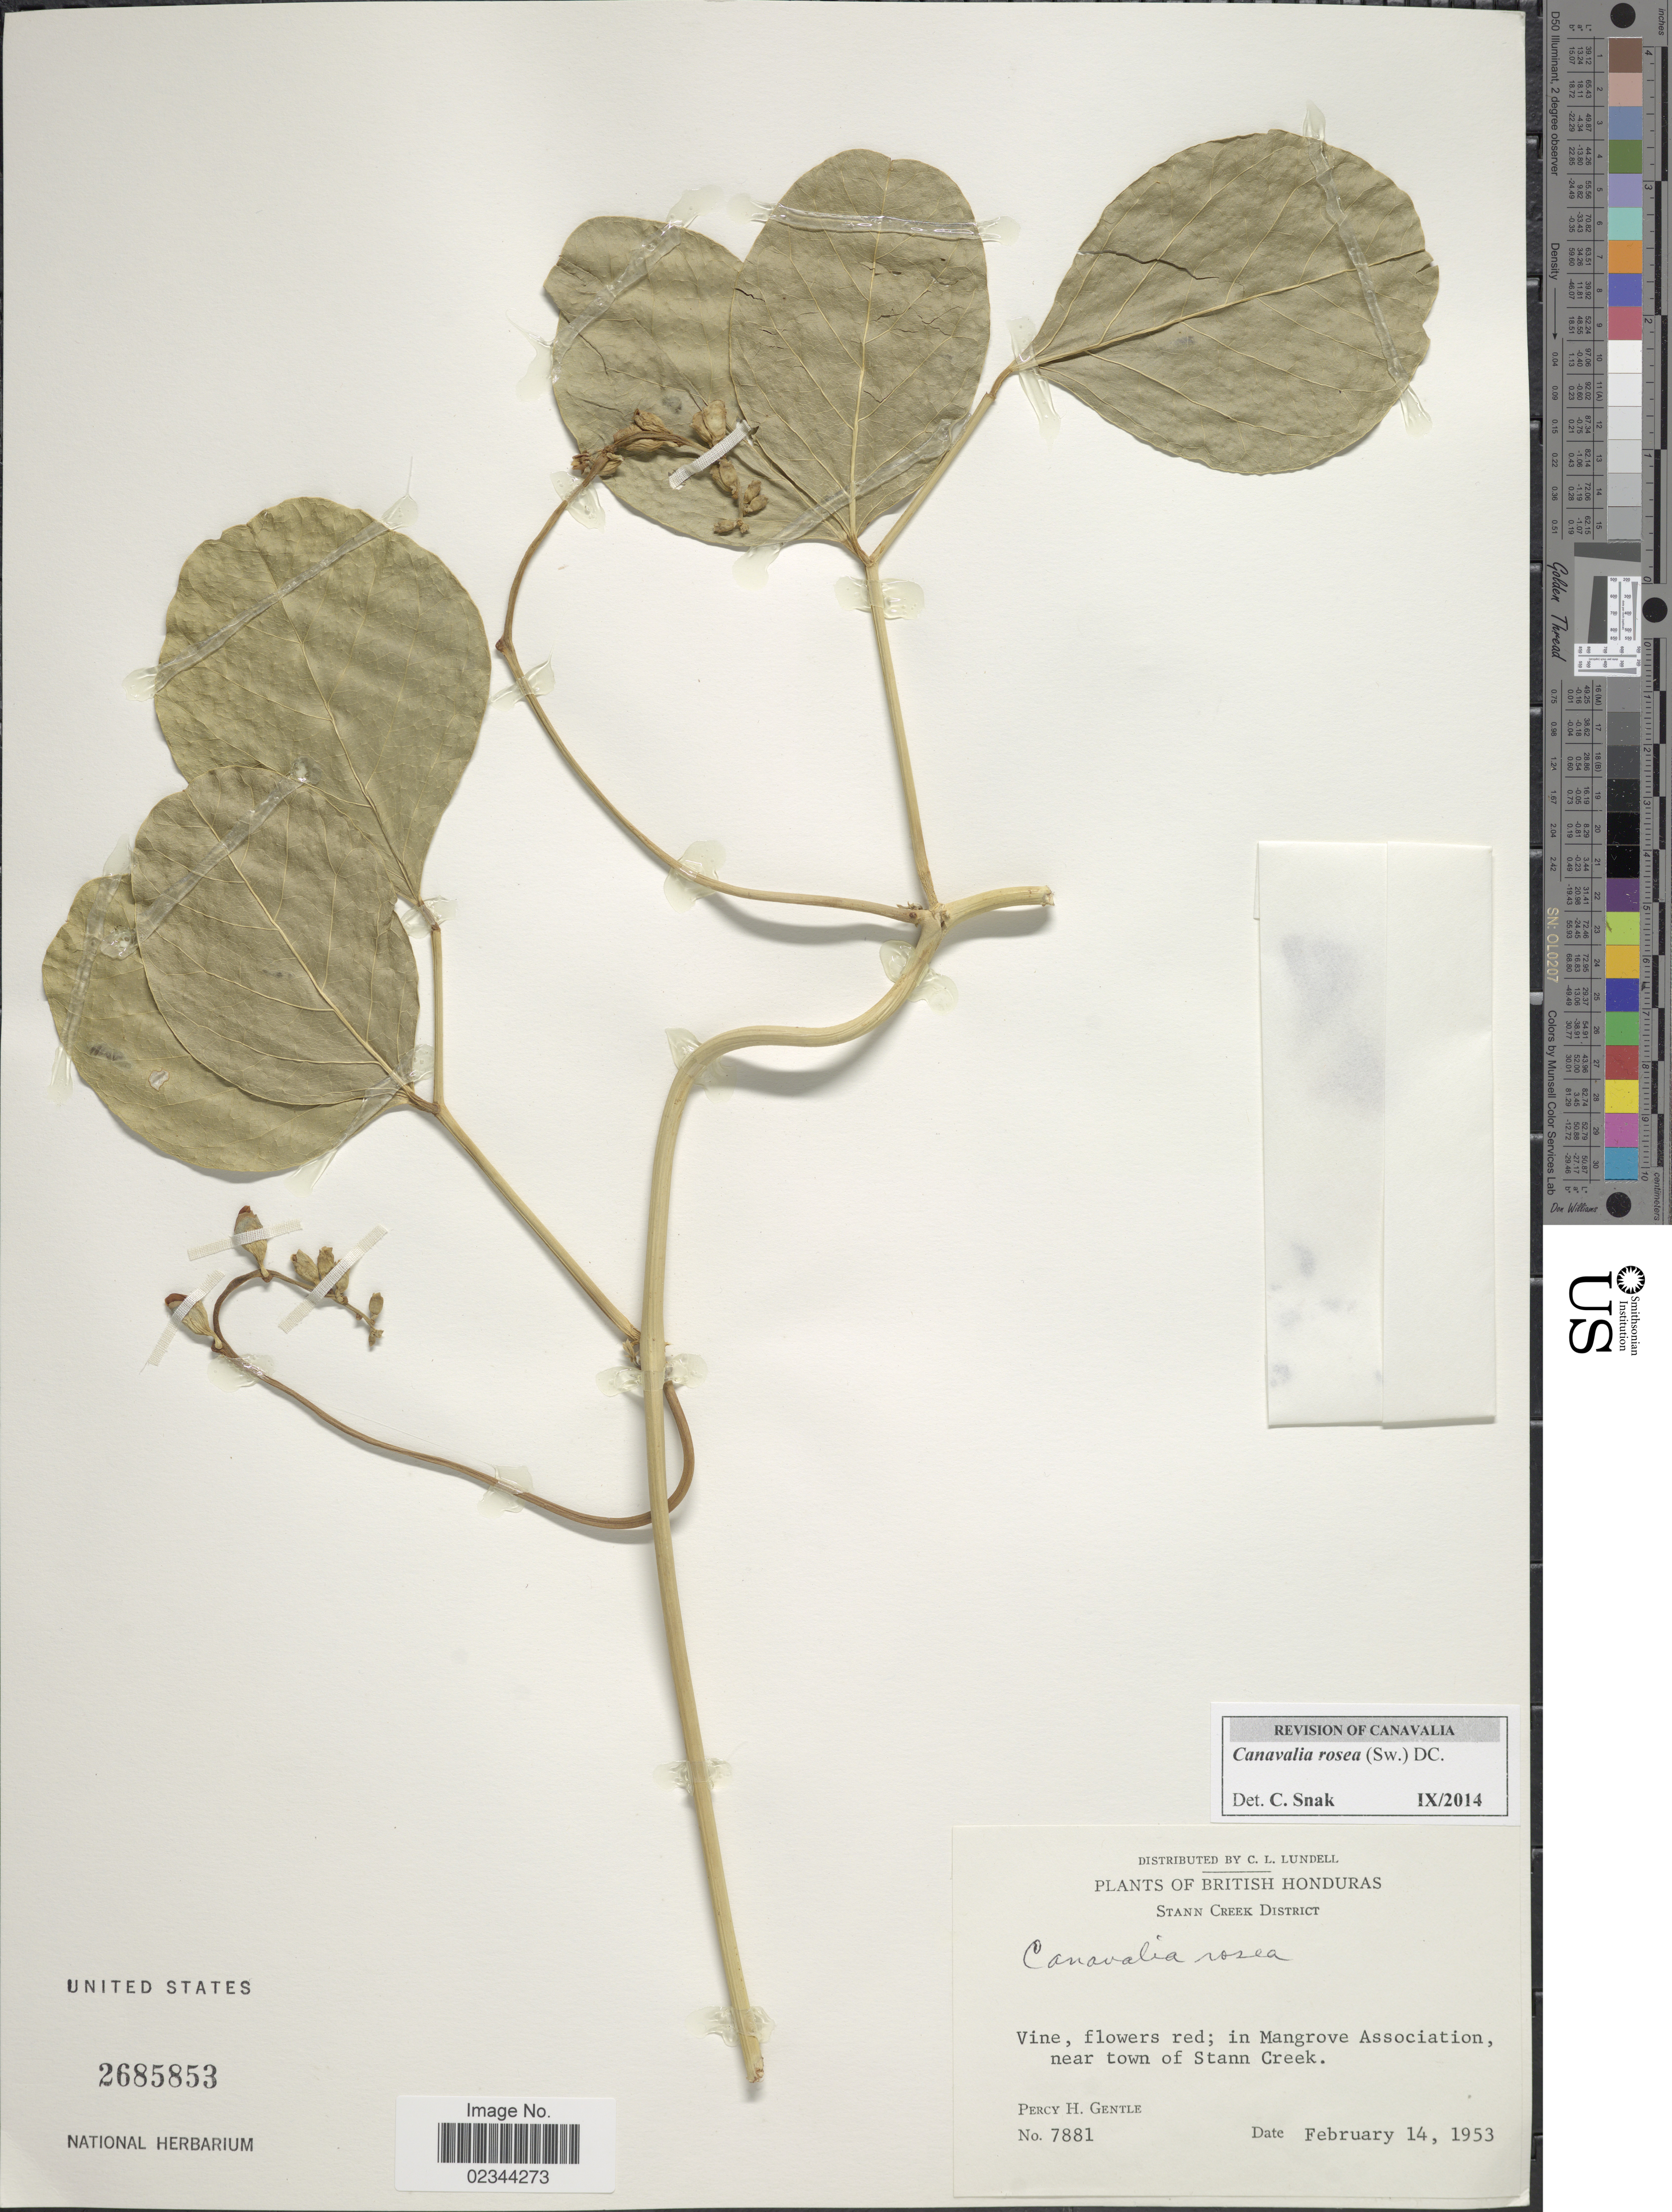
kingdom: Plantae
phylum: Tracheophyta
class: Magnoliopsida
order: Fabales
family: Fabaceae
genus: Canavalia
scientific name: Canavalia rosea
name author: (Sw.) DC.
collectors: P. H. Gentle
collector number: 7881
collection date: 1953-02-14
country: Belize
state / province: Stann Creek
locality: British Honduras, in Mangrove Association, near town of Stann Creek.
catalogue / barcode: US 2685853